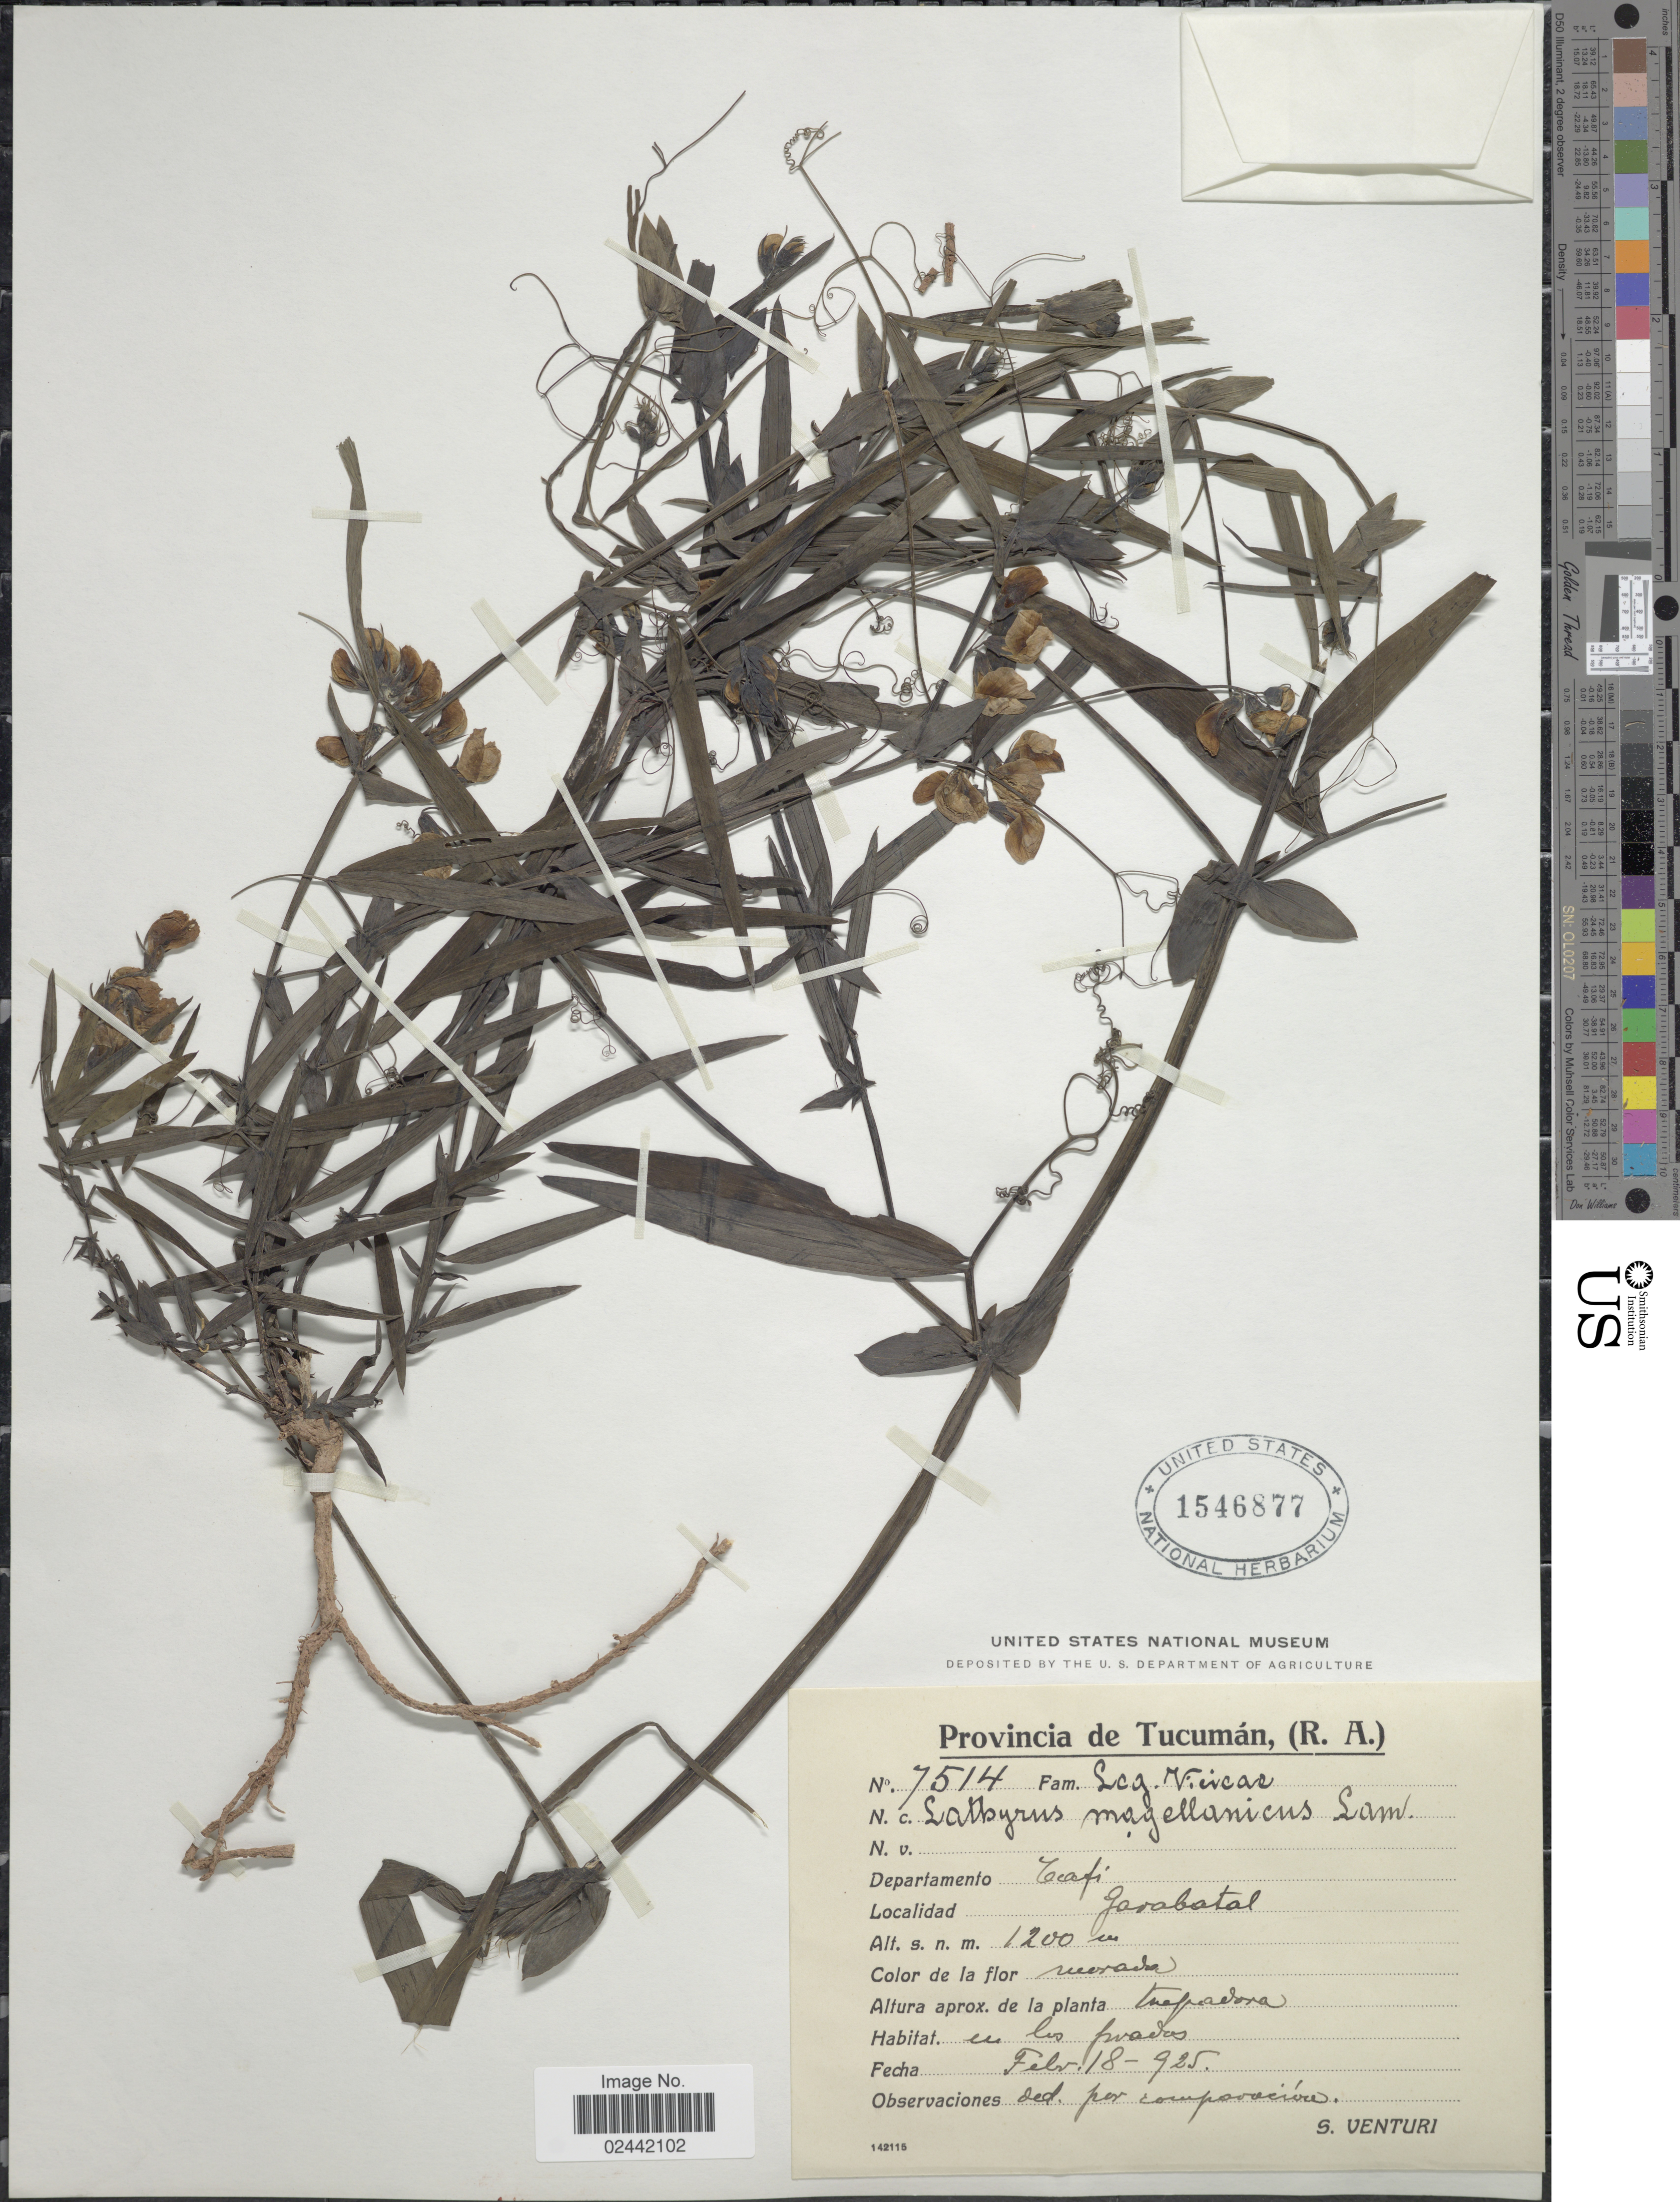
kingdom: Plantae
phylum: Tracheophyta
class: Magnoliopsida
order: Fabales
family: Fabaceae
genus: Lathyrus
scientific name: Lathyrus magellanicus var. tucumanensis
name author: Burkart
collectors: S. Venturi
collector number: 7514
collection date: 1925-02-18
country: Argentina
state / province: Tucuman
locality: Departamento: Tafi. Garabatal.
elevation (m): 1200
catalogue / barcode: US 1546877